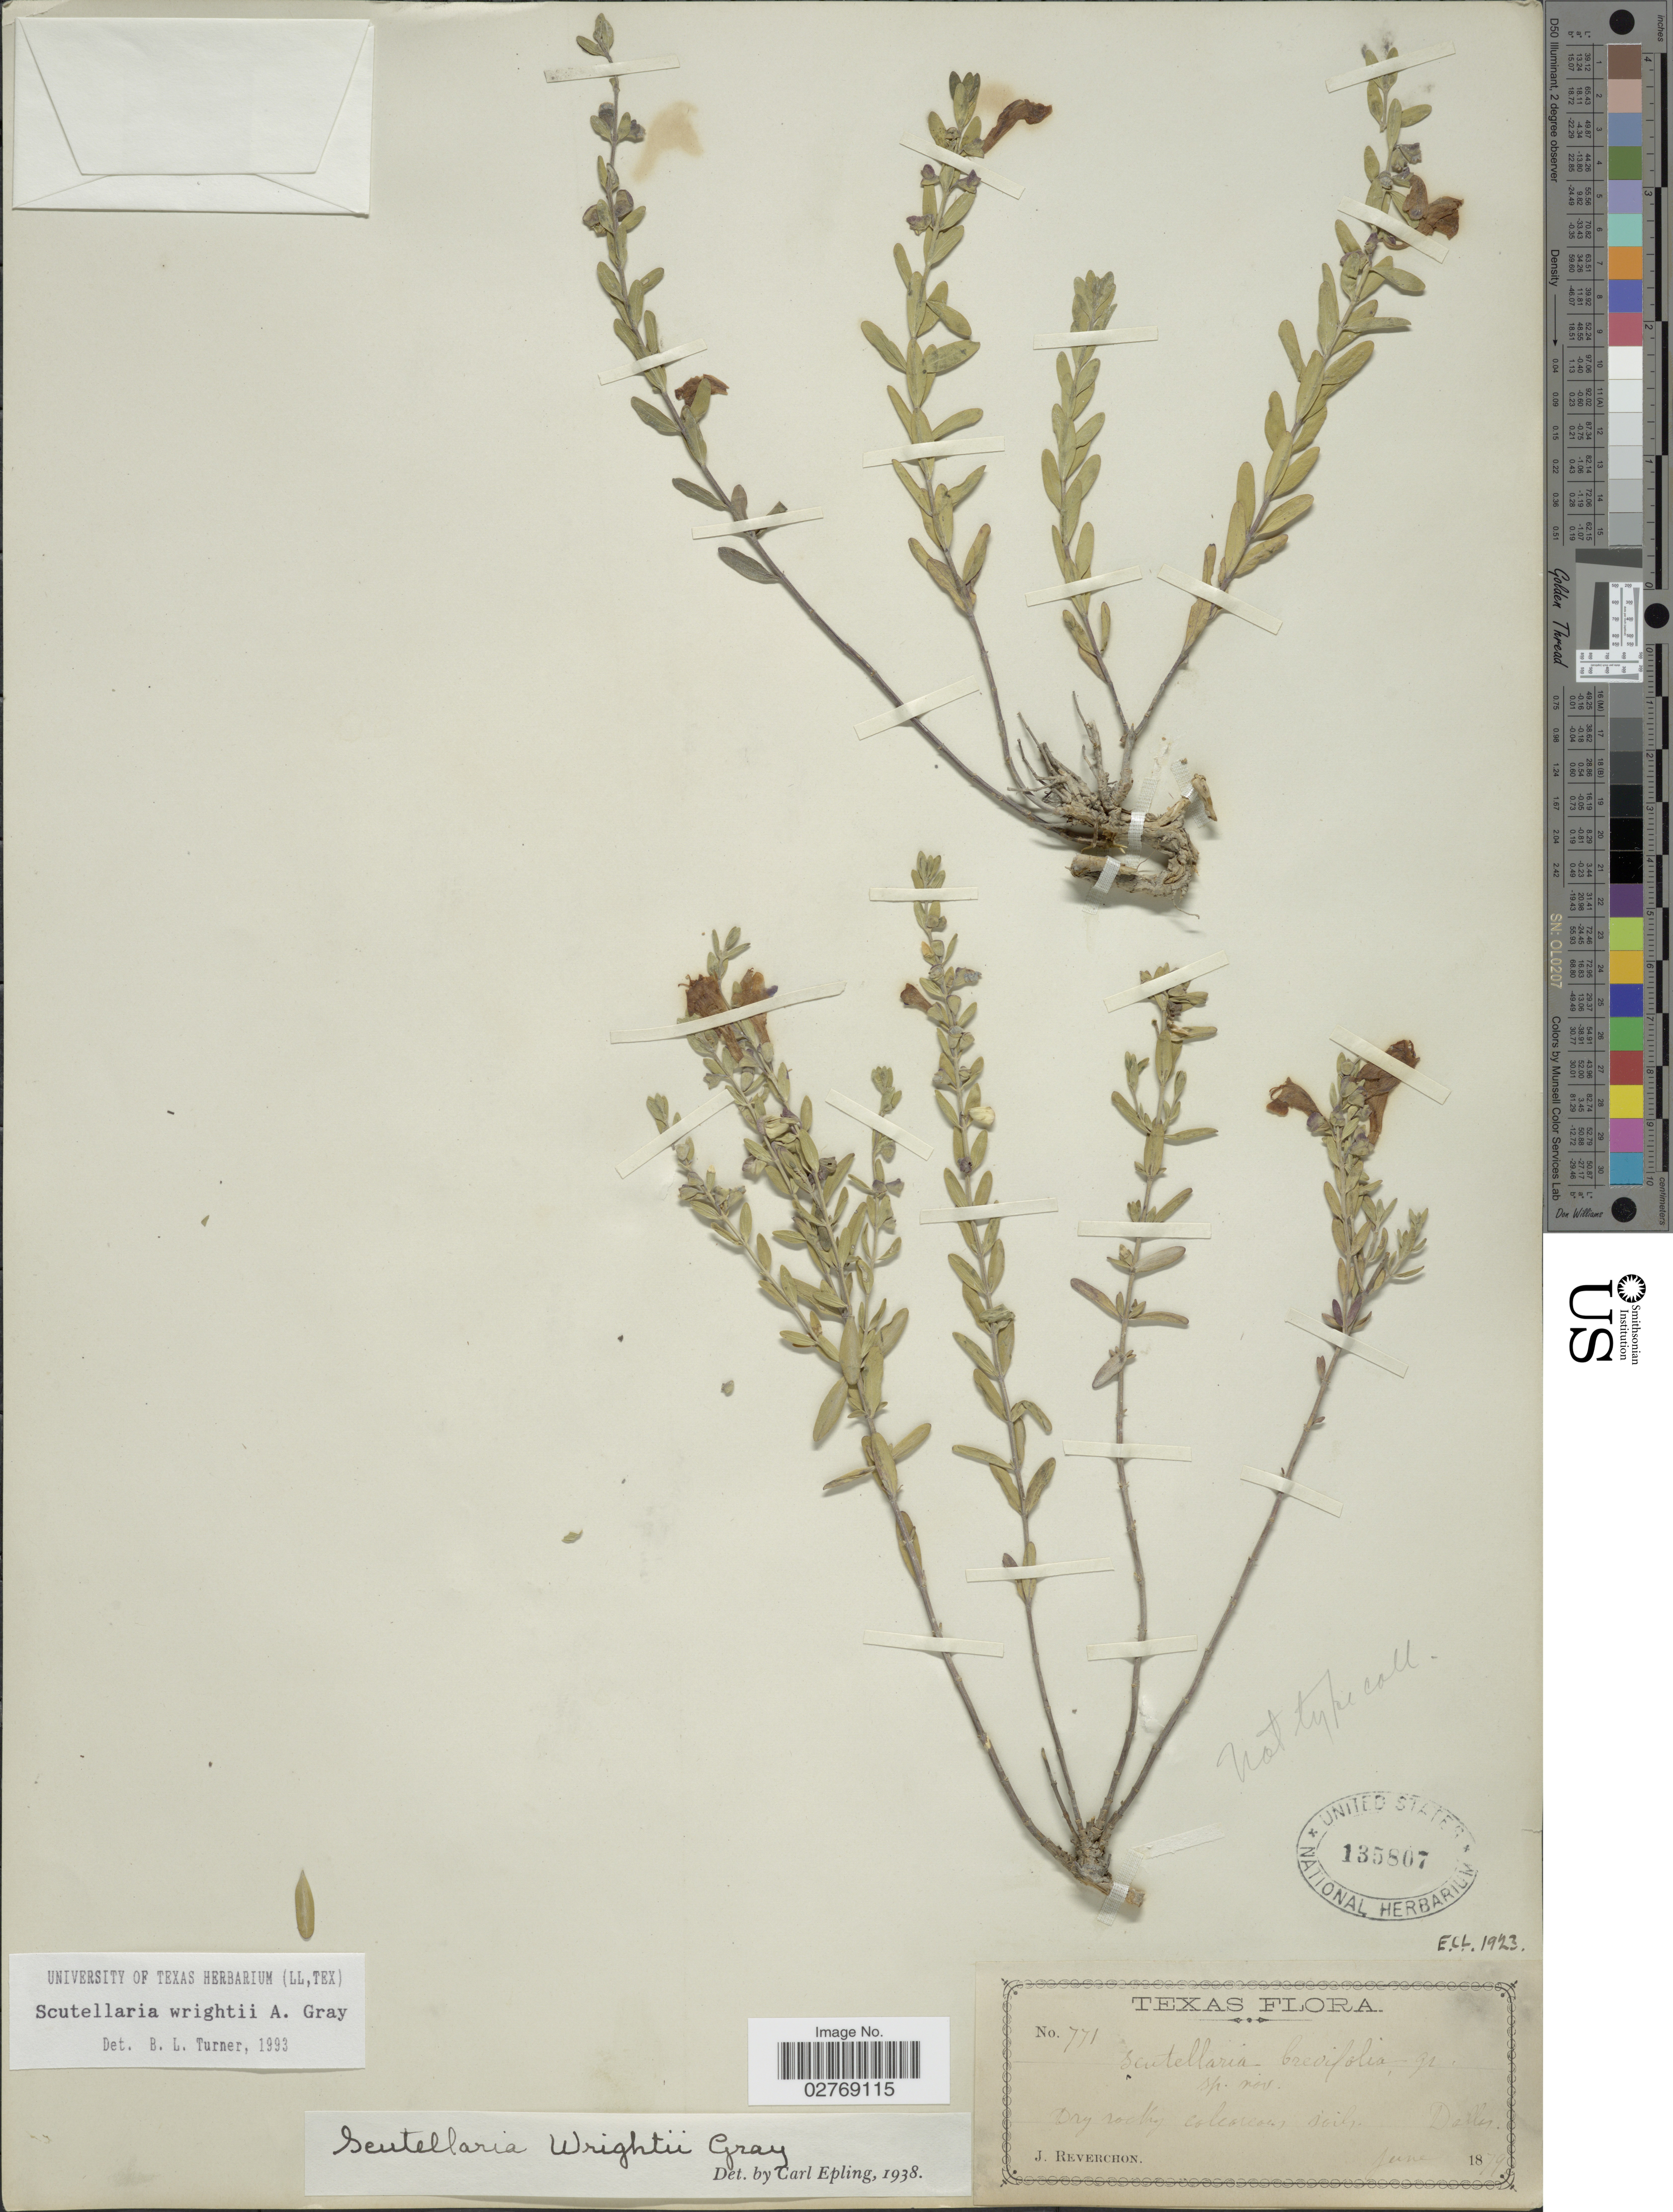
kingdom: Plantae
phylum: Tracheophyta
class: Magnoliopsida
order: Lamiales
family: Lamiaceae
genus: Scutellaria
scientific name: Scutellaria wrightii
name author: A. Gray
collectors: J. Reverchon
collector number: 771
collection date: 1879-06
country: United States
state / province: Texas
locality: Dallas.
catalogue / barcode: US 135807